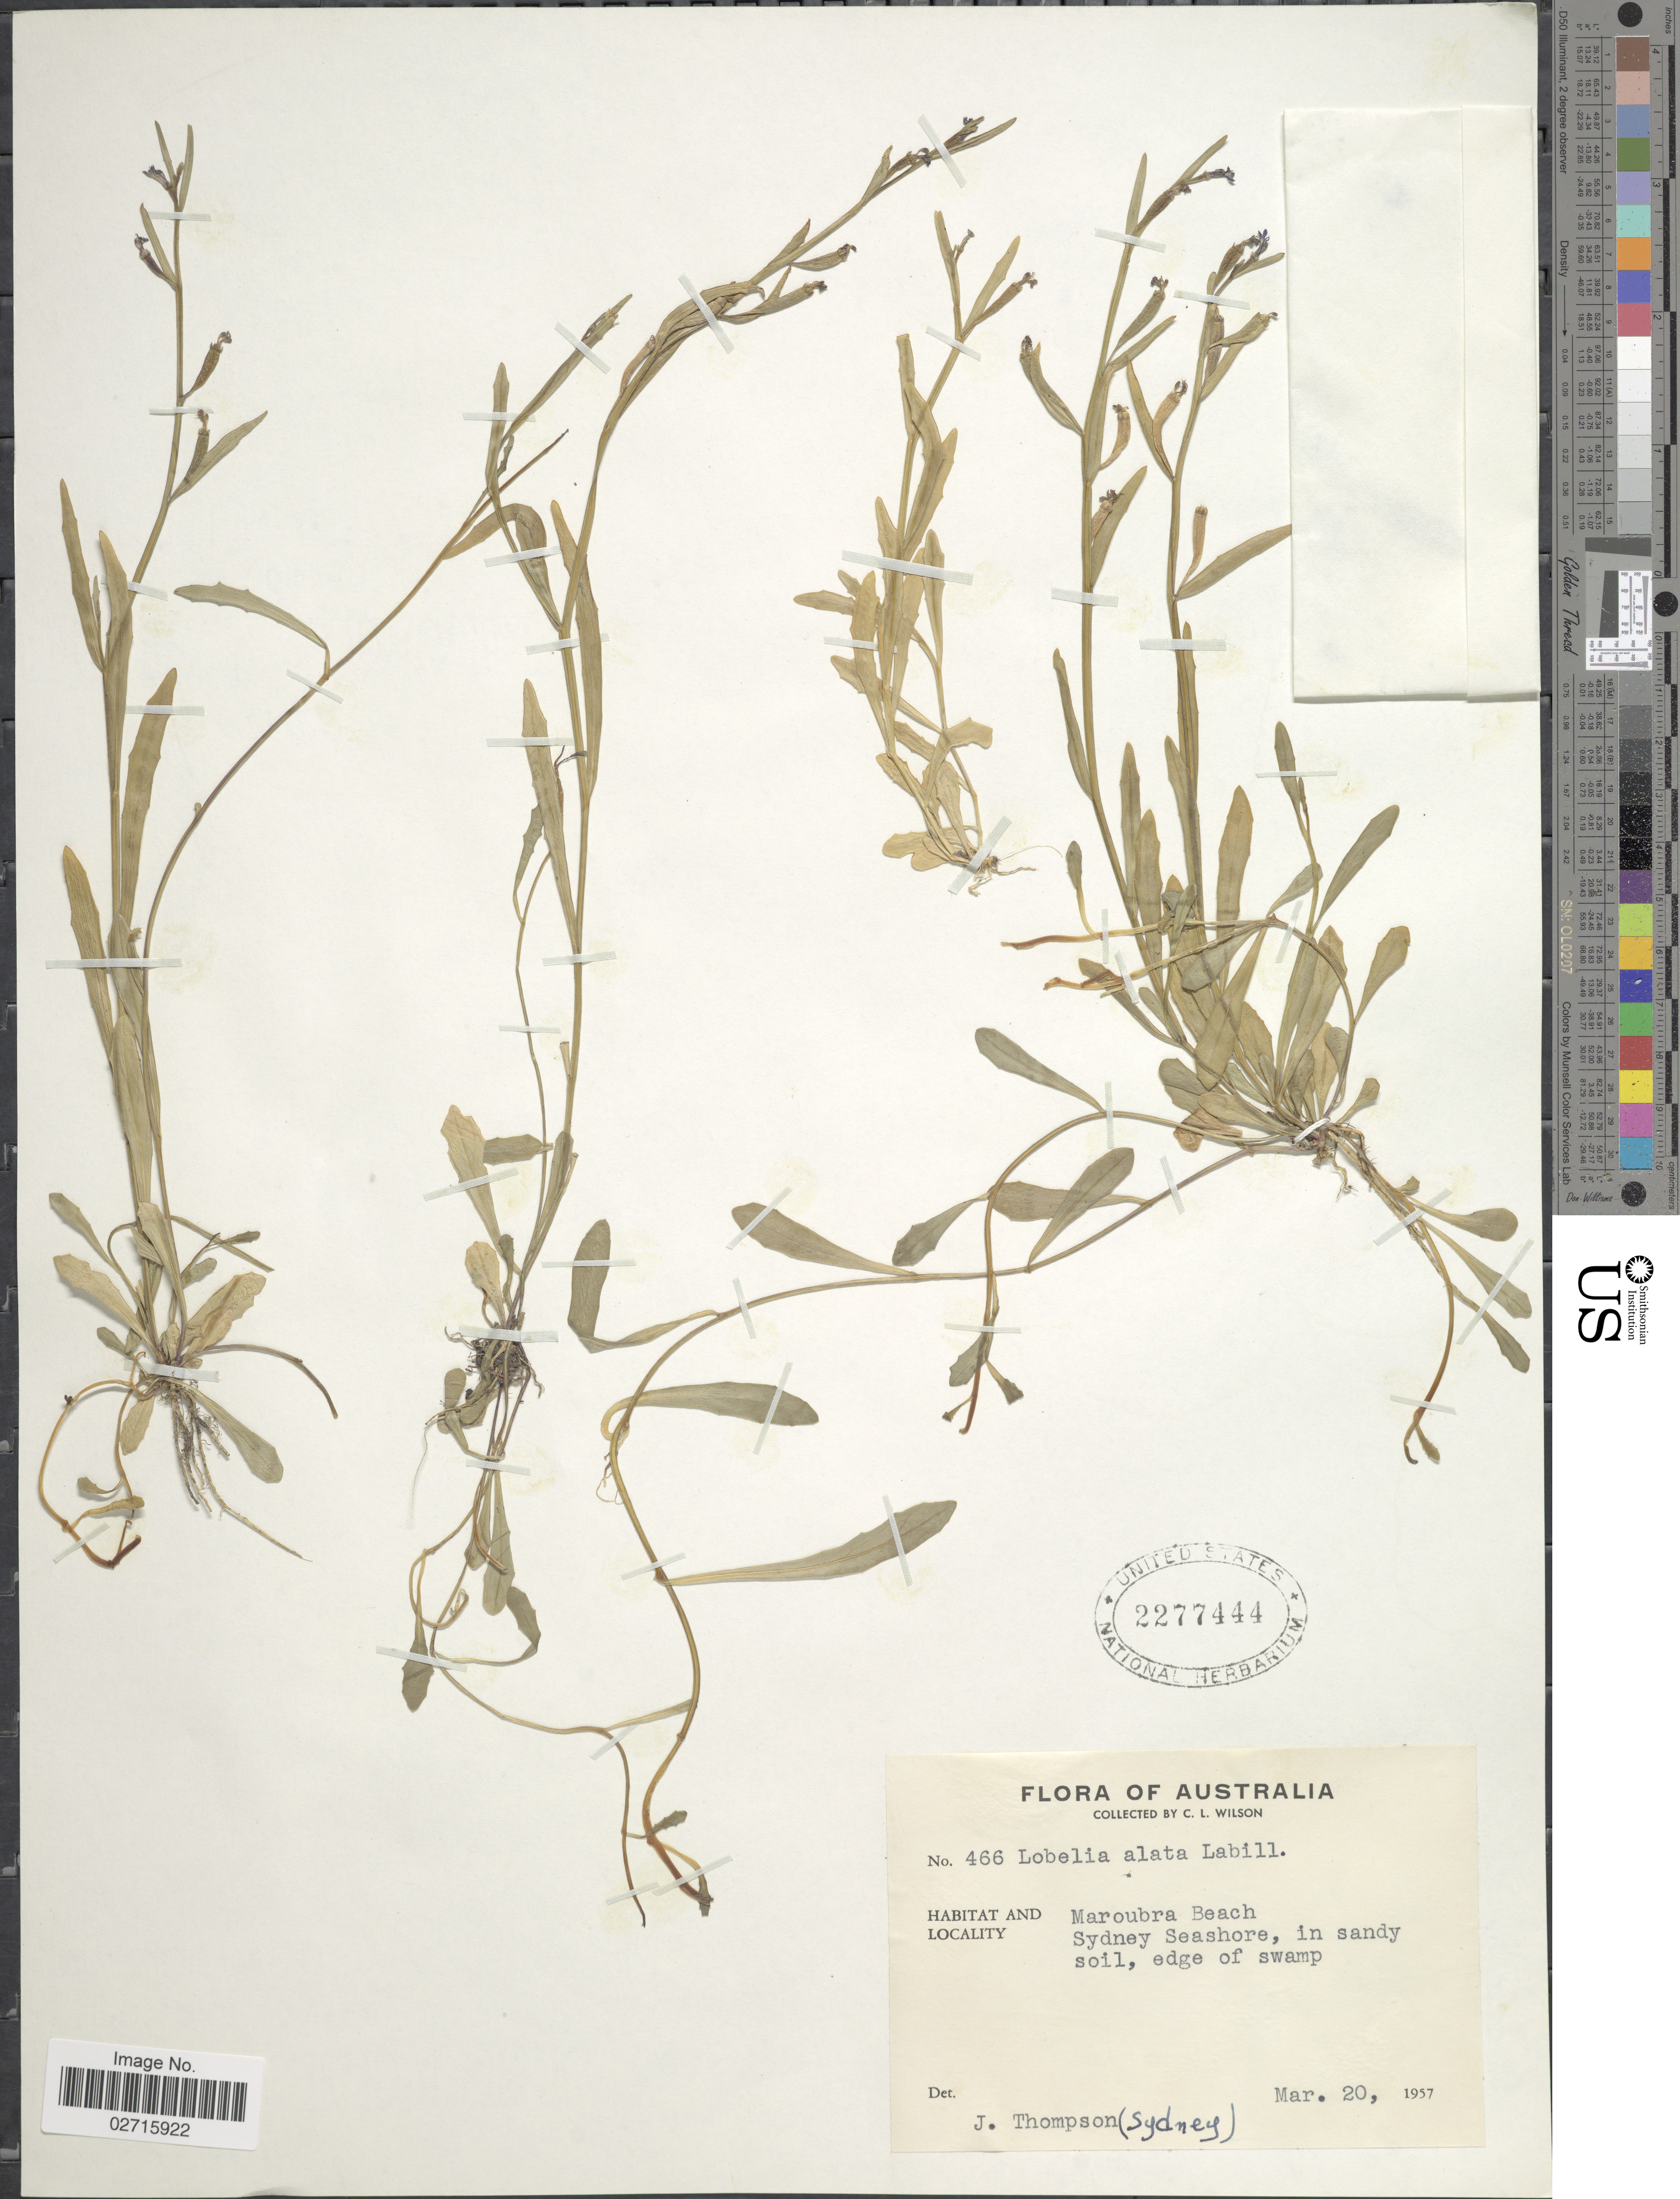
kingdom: Plantae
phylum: Tracheophyta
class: Magnoliopsida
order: Asterales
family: Campanulaceae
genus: Lobelia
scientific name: Lobelia alata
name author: Labill.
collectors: C. L. Wilson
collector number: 466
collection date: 1957-03-20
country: Australia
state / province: New South Wales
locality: Maroubra Beach, Sydney Seashore, edge of swamp.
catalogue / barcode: US 2277444